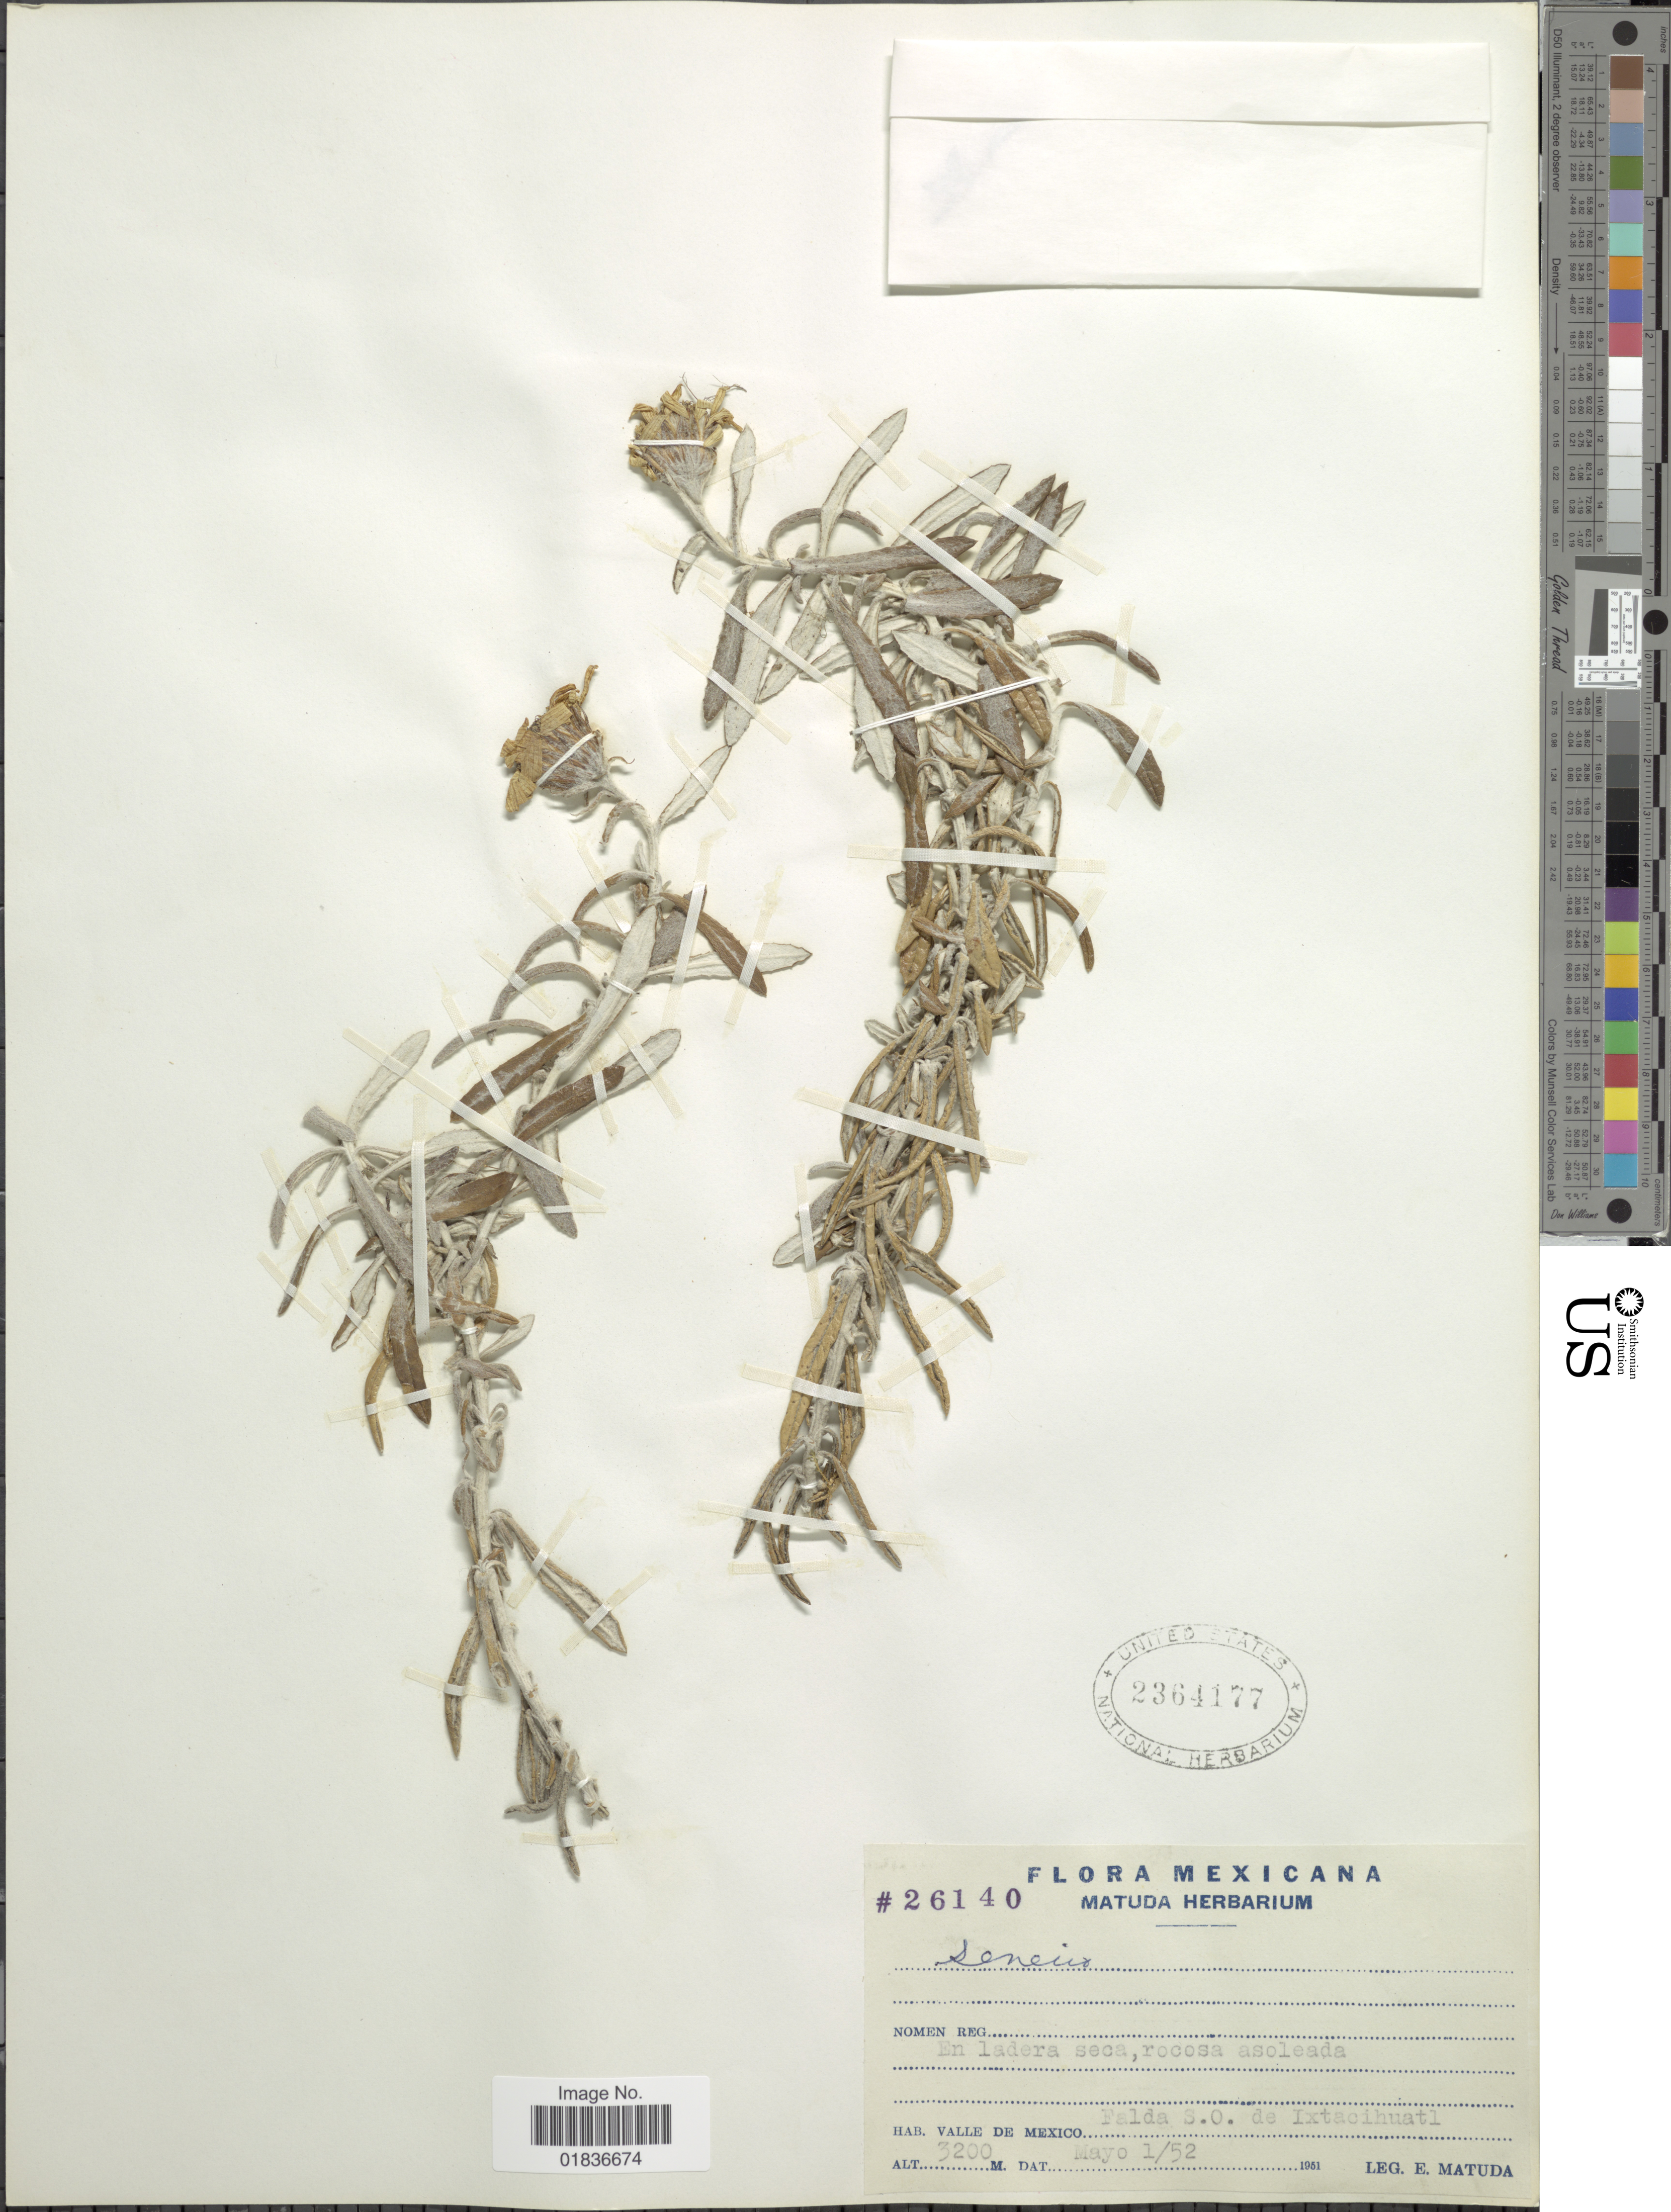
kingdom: Plantae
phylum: Tracheophyta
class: Magnoliopsida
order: Asterales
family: Asteraceae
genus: Senecio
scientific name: Senecio sp.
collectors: E. Matuda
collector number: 26140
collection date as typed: Transcribed d/m/y: 1/5/52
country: Mexico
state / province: México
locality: Valle de México Falda S. O. de Ixtacihuatl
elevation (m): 3200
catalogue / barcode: US 2364177